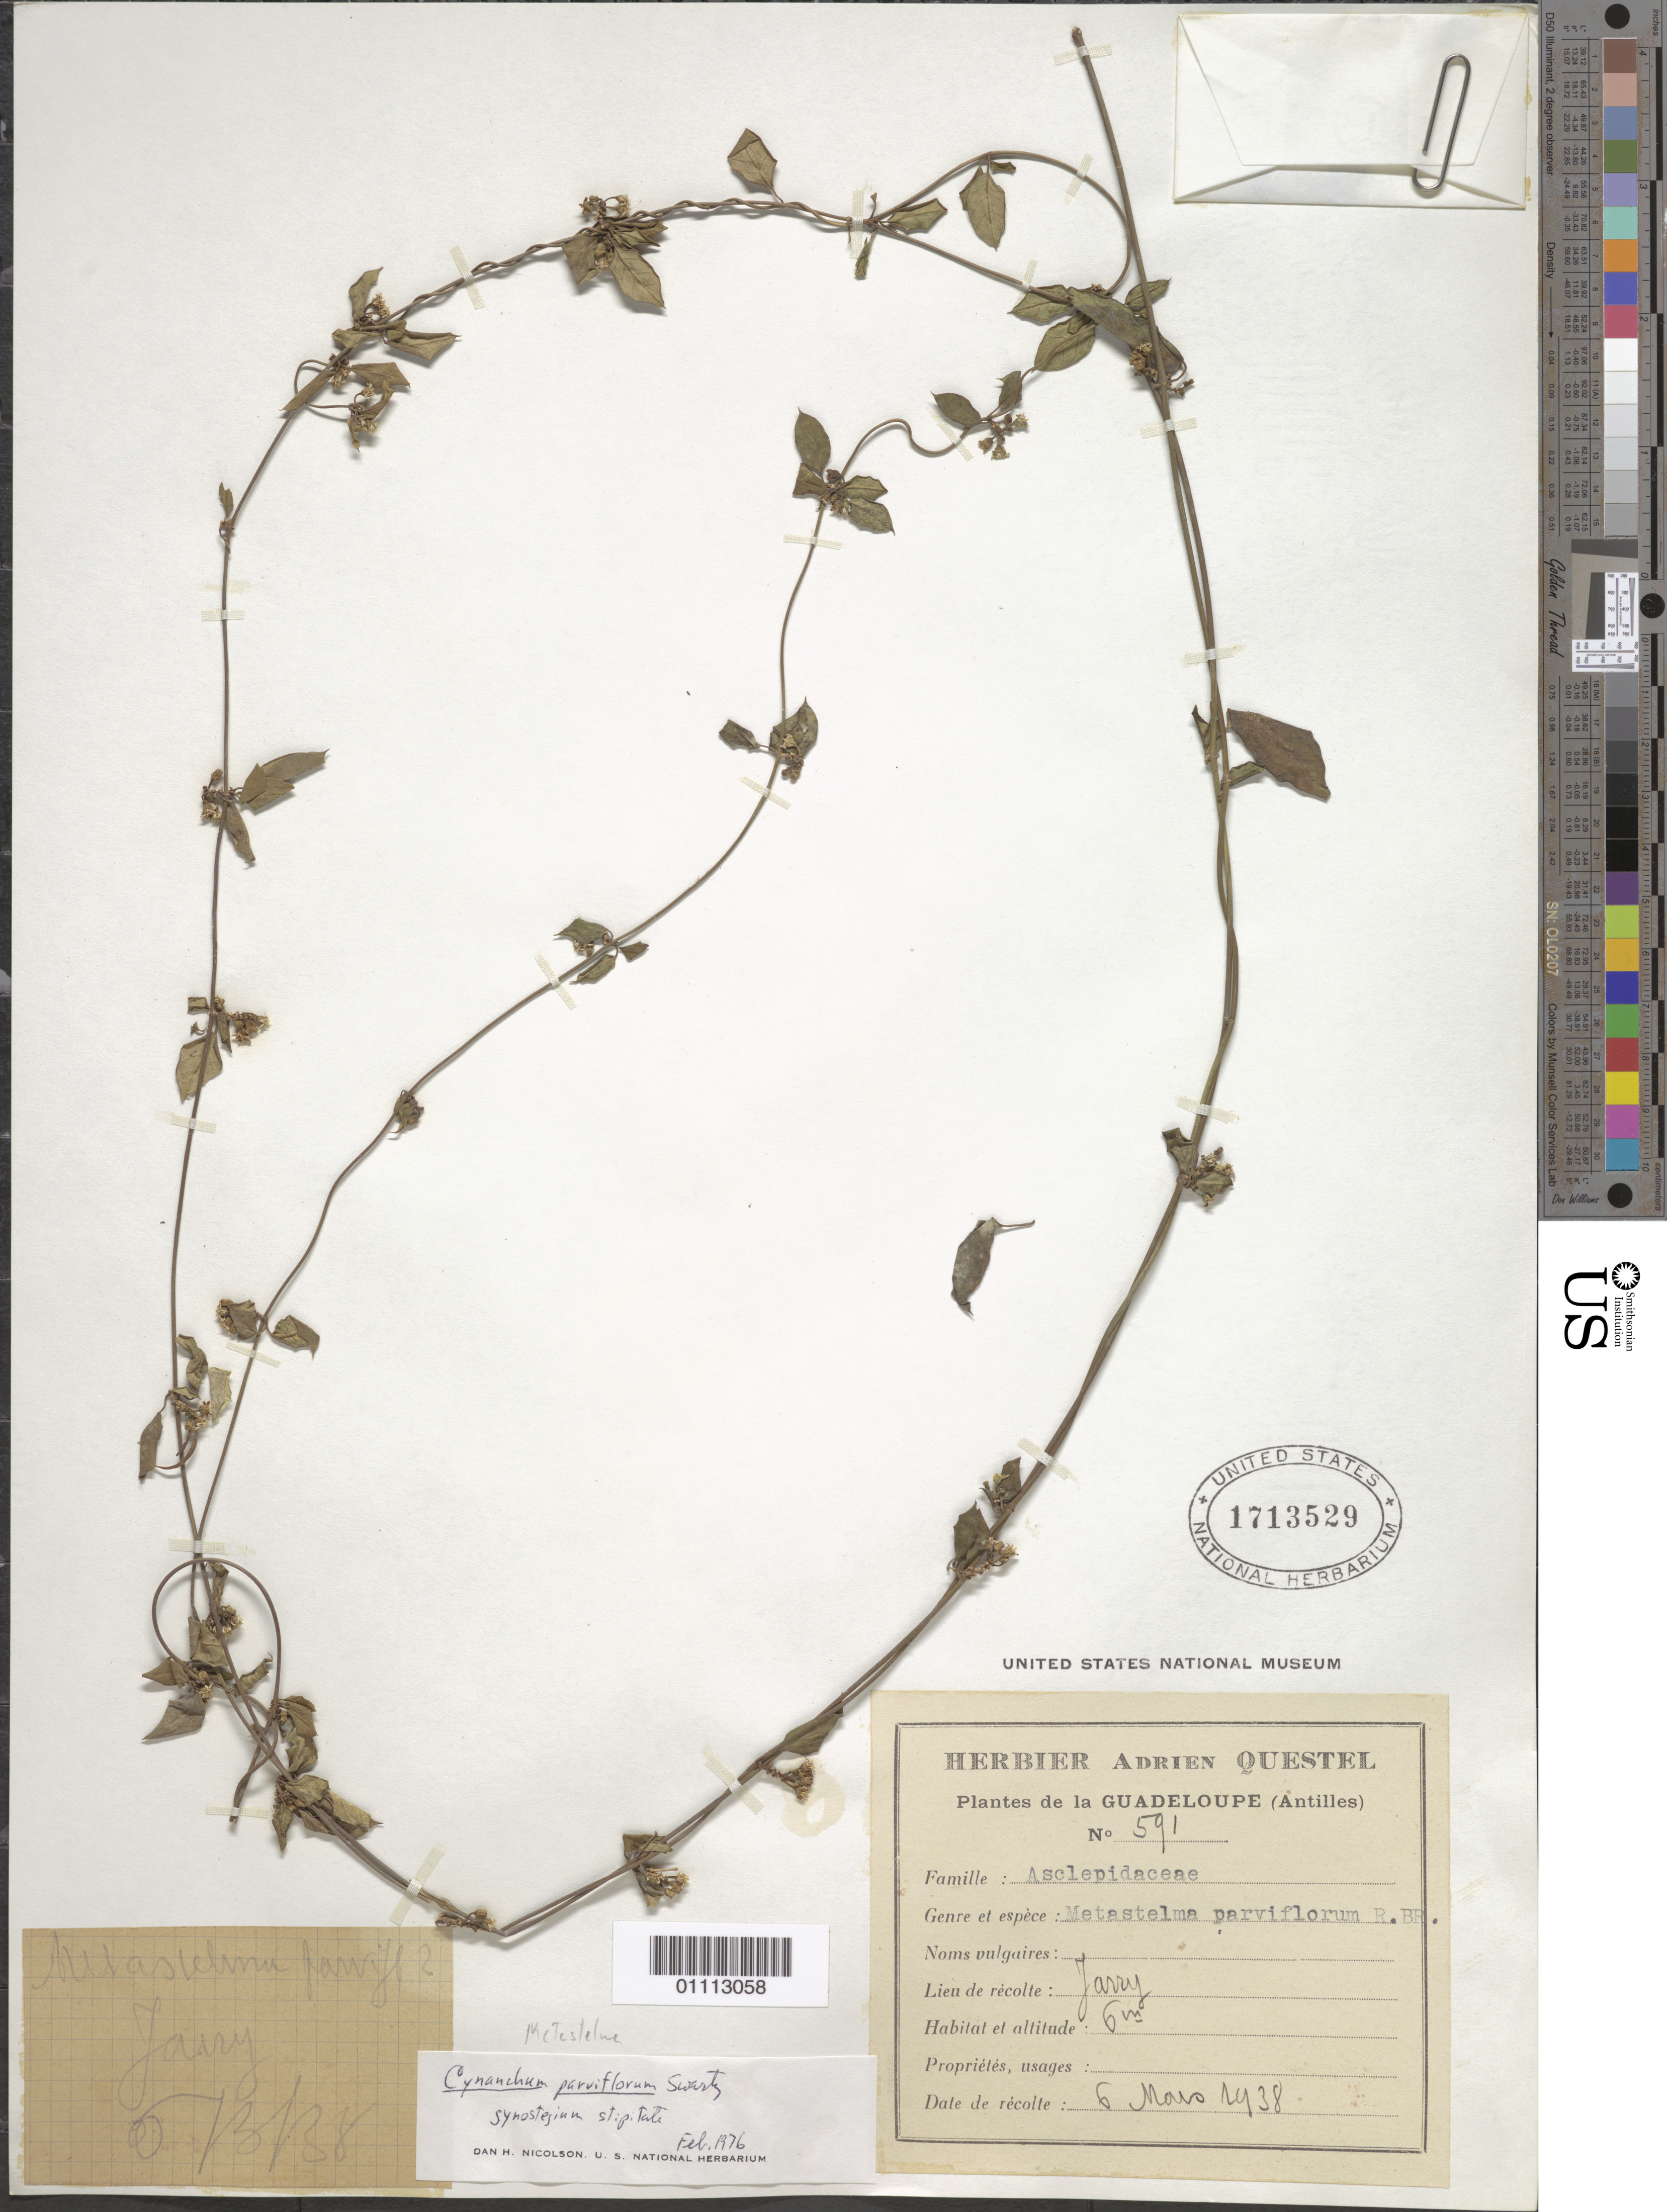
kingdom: Plantae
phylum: Tracheophyta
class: Magnoliopsida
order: Gentianales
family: Apocynaceae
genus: Metastelma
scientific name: Metastelma parviflorum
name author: (Sw.) Schult.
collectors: A. Questel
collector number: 591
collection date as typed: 06 Mar 1938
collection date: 1938-03-06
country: Guadeloupe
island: Basse Terre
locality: Jarry.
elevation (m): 6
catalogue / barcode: US 1713529